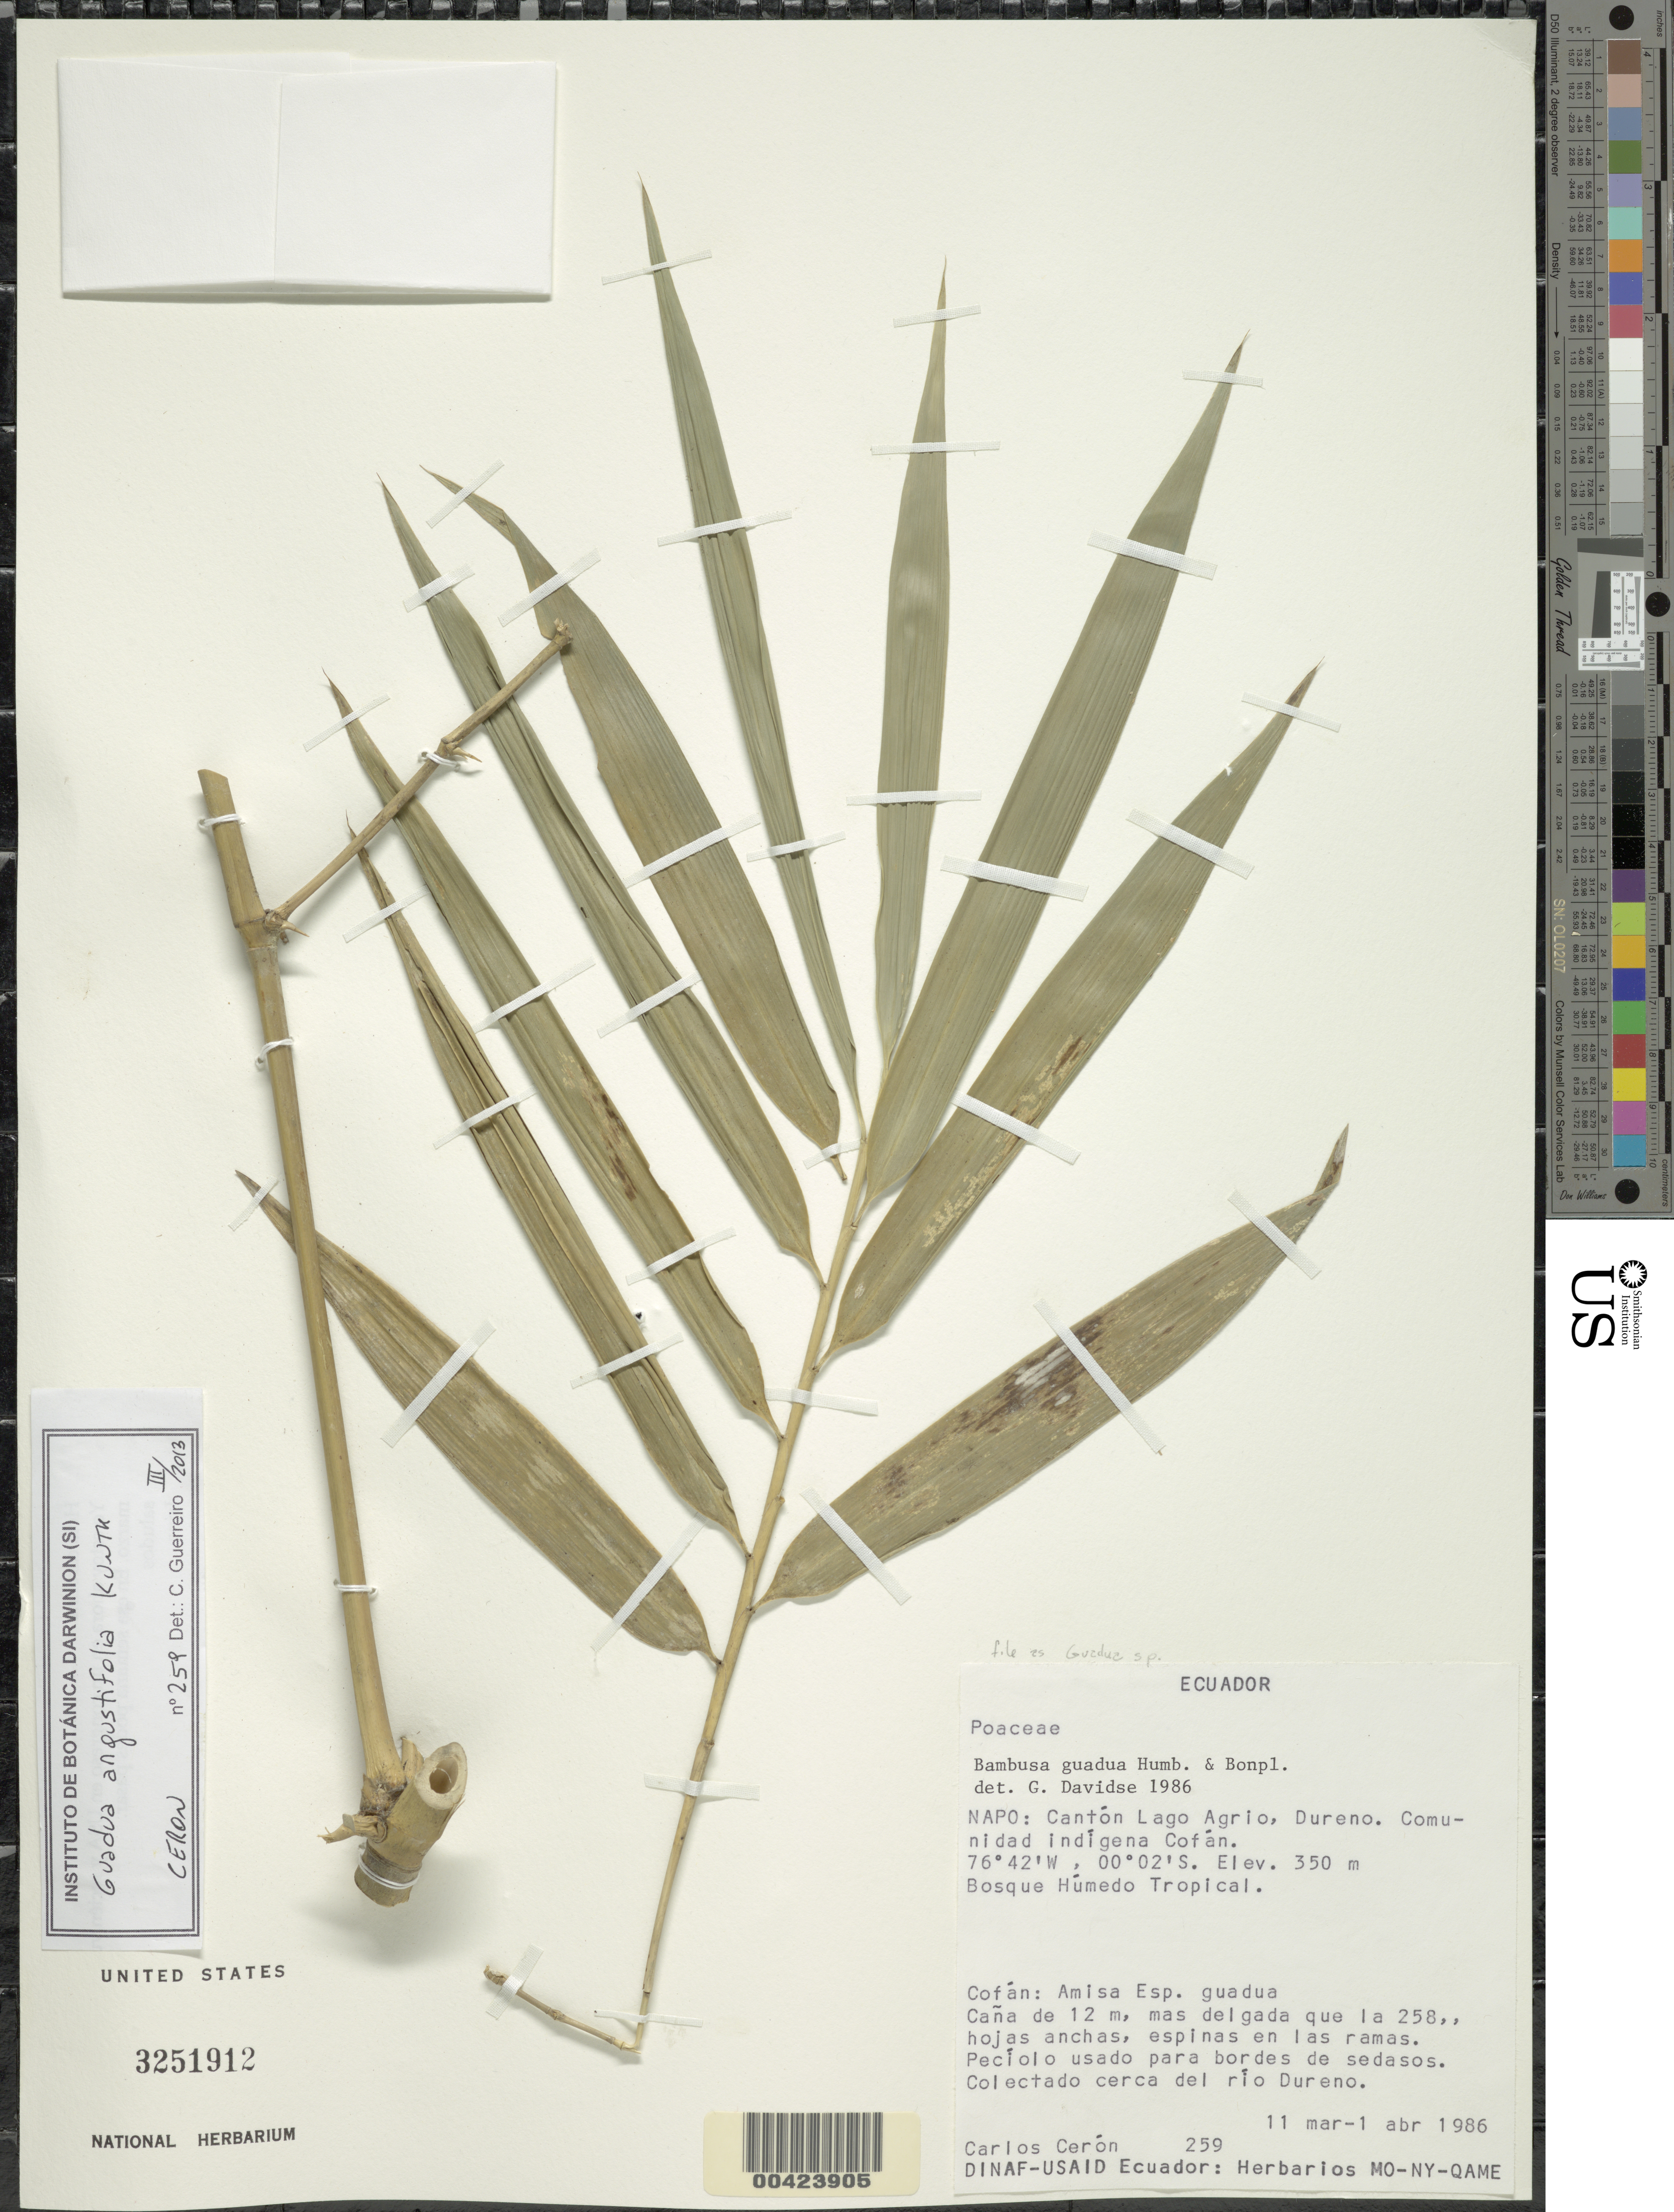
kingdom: Plantae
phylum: Tracheophyta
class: Liliopsida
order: Poales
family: Poaceae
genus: Guadua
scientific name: Guadua sp.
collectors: C. E. Cerón M.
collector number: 259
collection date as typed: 11 Mar 1986 to 01 Apr 1986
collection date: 1986-03-11/1986-04-01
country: Ecuador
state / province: Sucumbíos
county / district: Lago Agrio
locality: Canton lago agRio, dureno; Comunidad indigena cofan. [Province originally recorded as Napo.]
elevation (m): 350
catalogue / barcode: US 3251912